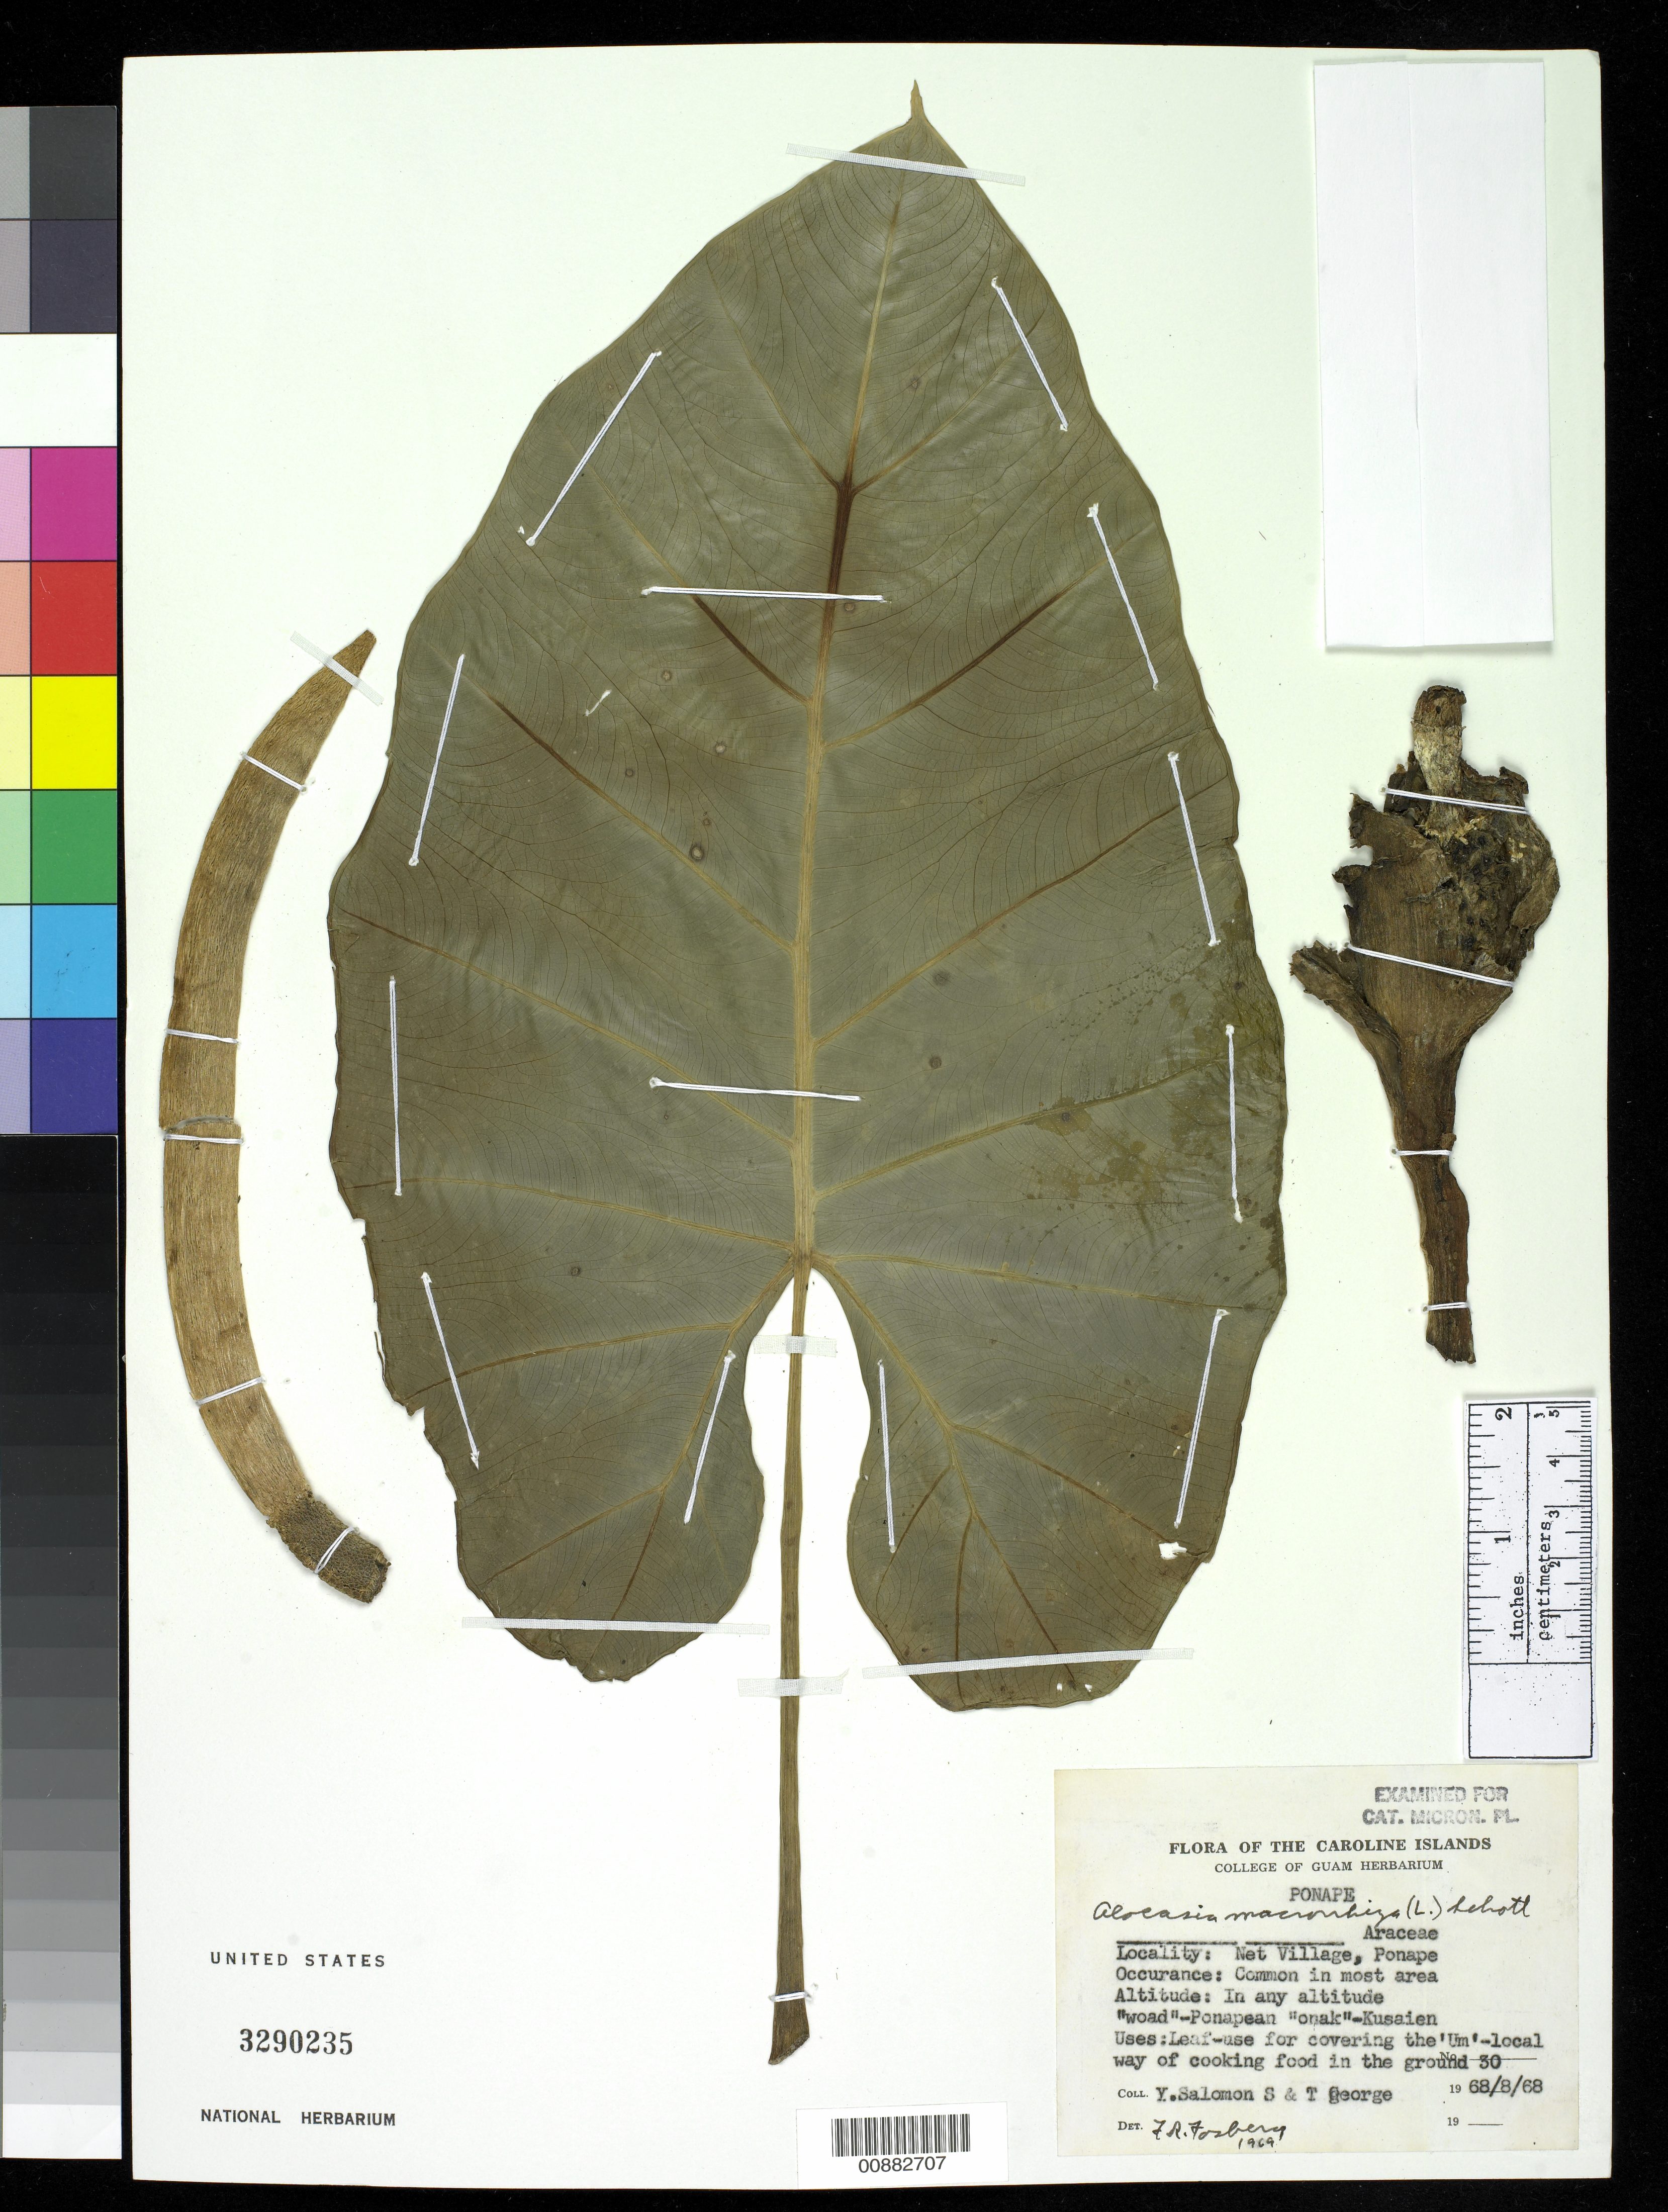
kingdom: Plantae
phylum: Tracheophyta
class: Liliopsida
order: Alismatales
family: Araceae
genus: Alocasia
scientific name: Alocasia macrorrhizos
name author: (L.) G. Don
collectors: Y. Salomon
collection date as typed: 01 Aug 1968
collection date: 1968-08-01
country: Micronesia, Federated States of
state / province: Pohnpei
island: Pohnpei [Ponape]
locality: Net village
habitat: common in most areas; any elevation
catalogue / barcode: US 3290235